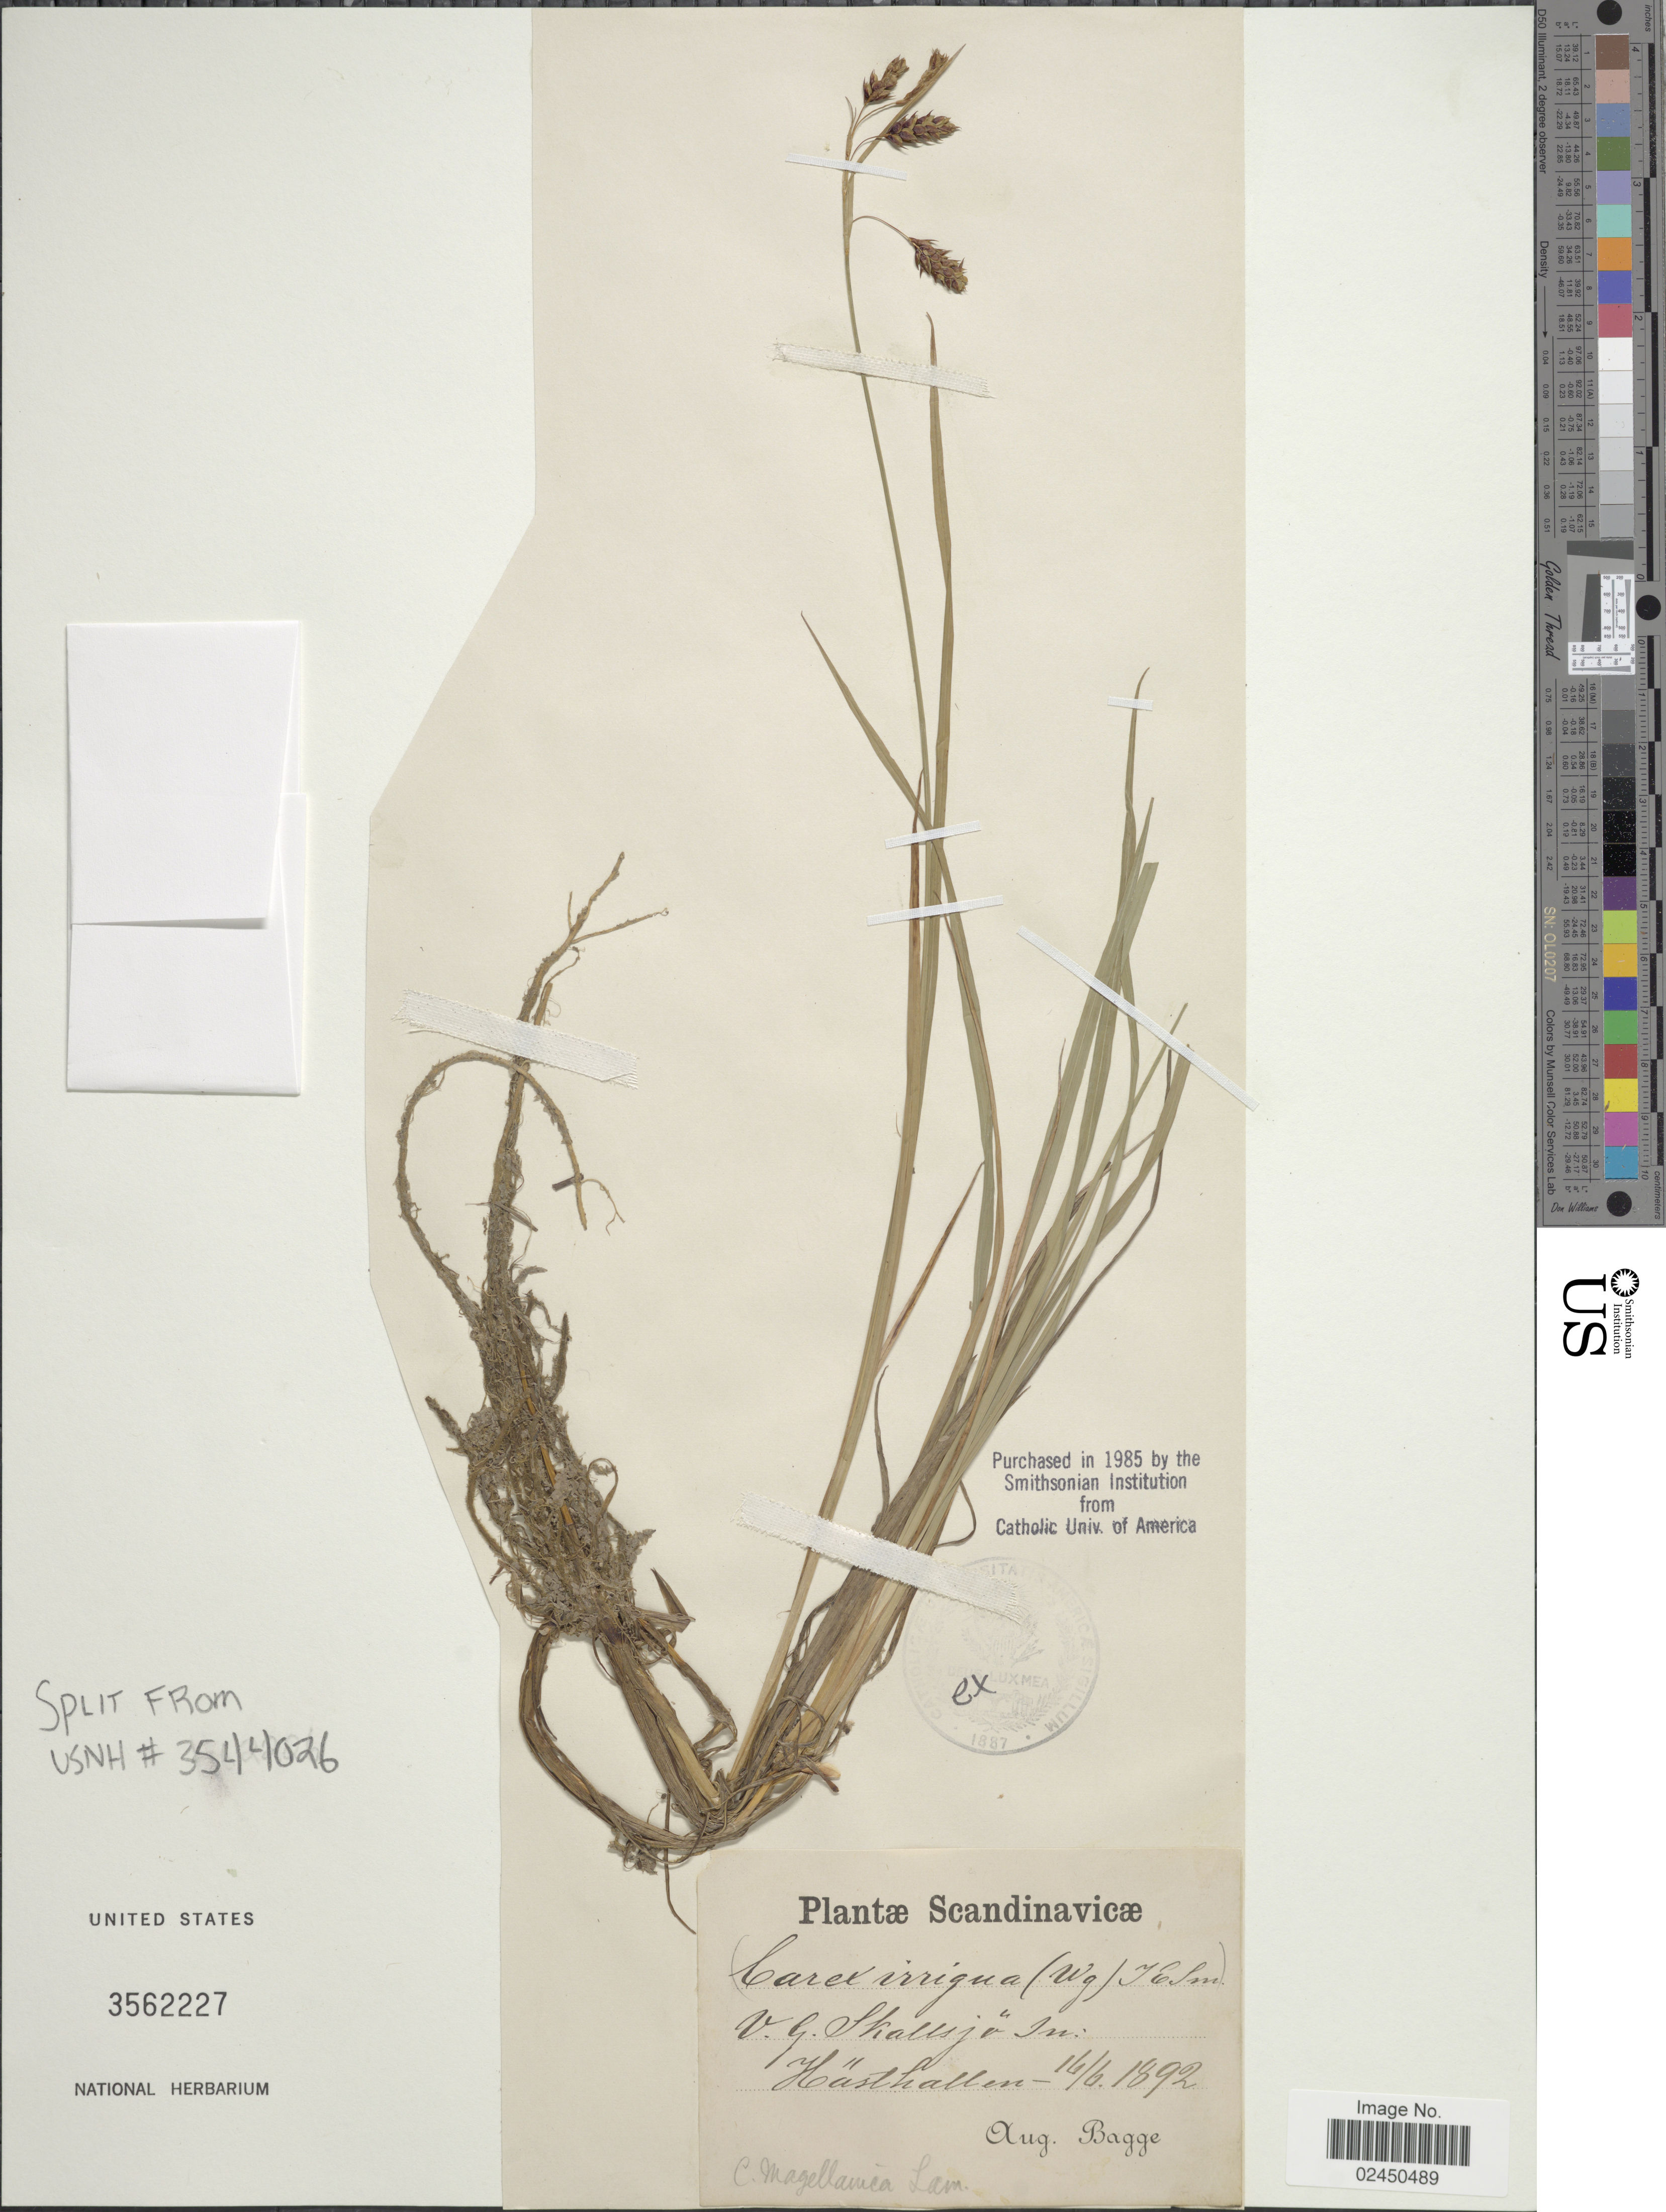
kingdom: Plantae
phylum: Tracheophyta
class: Liliopsida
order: Poales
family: Cyperaceae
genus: Carex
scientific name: Carex magellanica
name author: Lam.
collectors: A. Bagge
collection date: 1892-06-16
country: Sweden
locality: Scandinavicae. V.G. Skallsja In. Hasthallen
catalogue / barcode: US 3562227